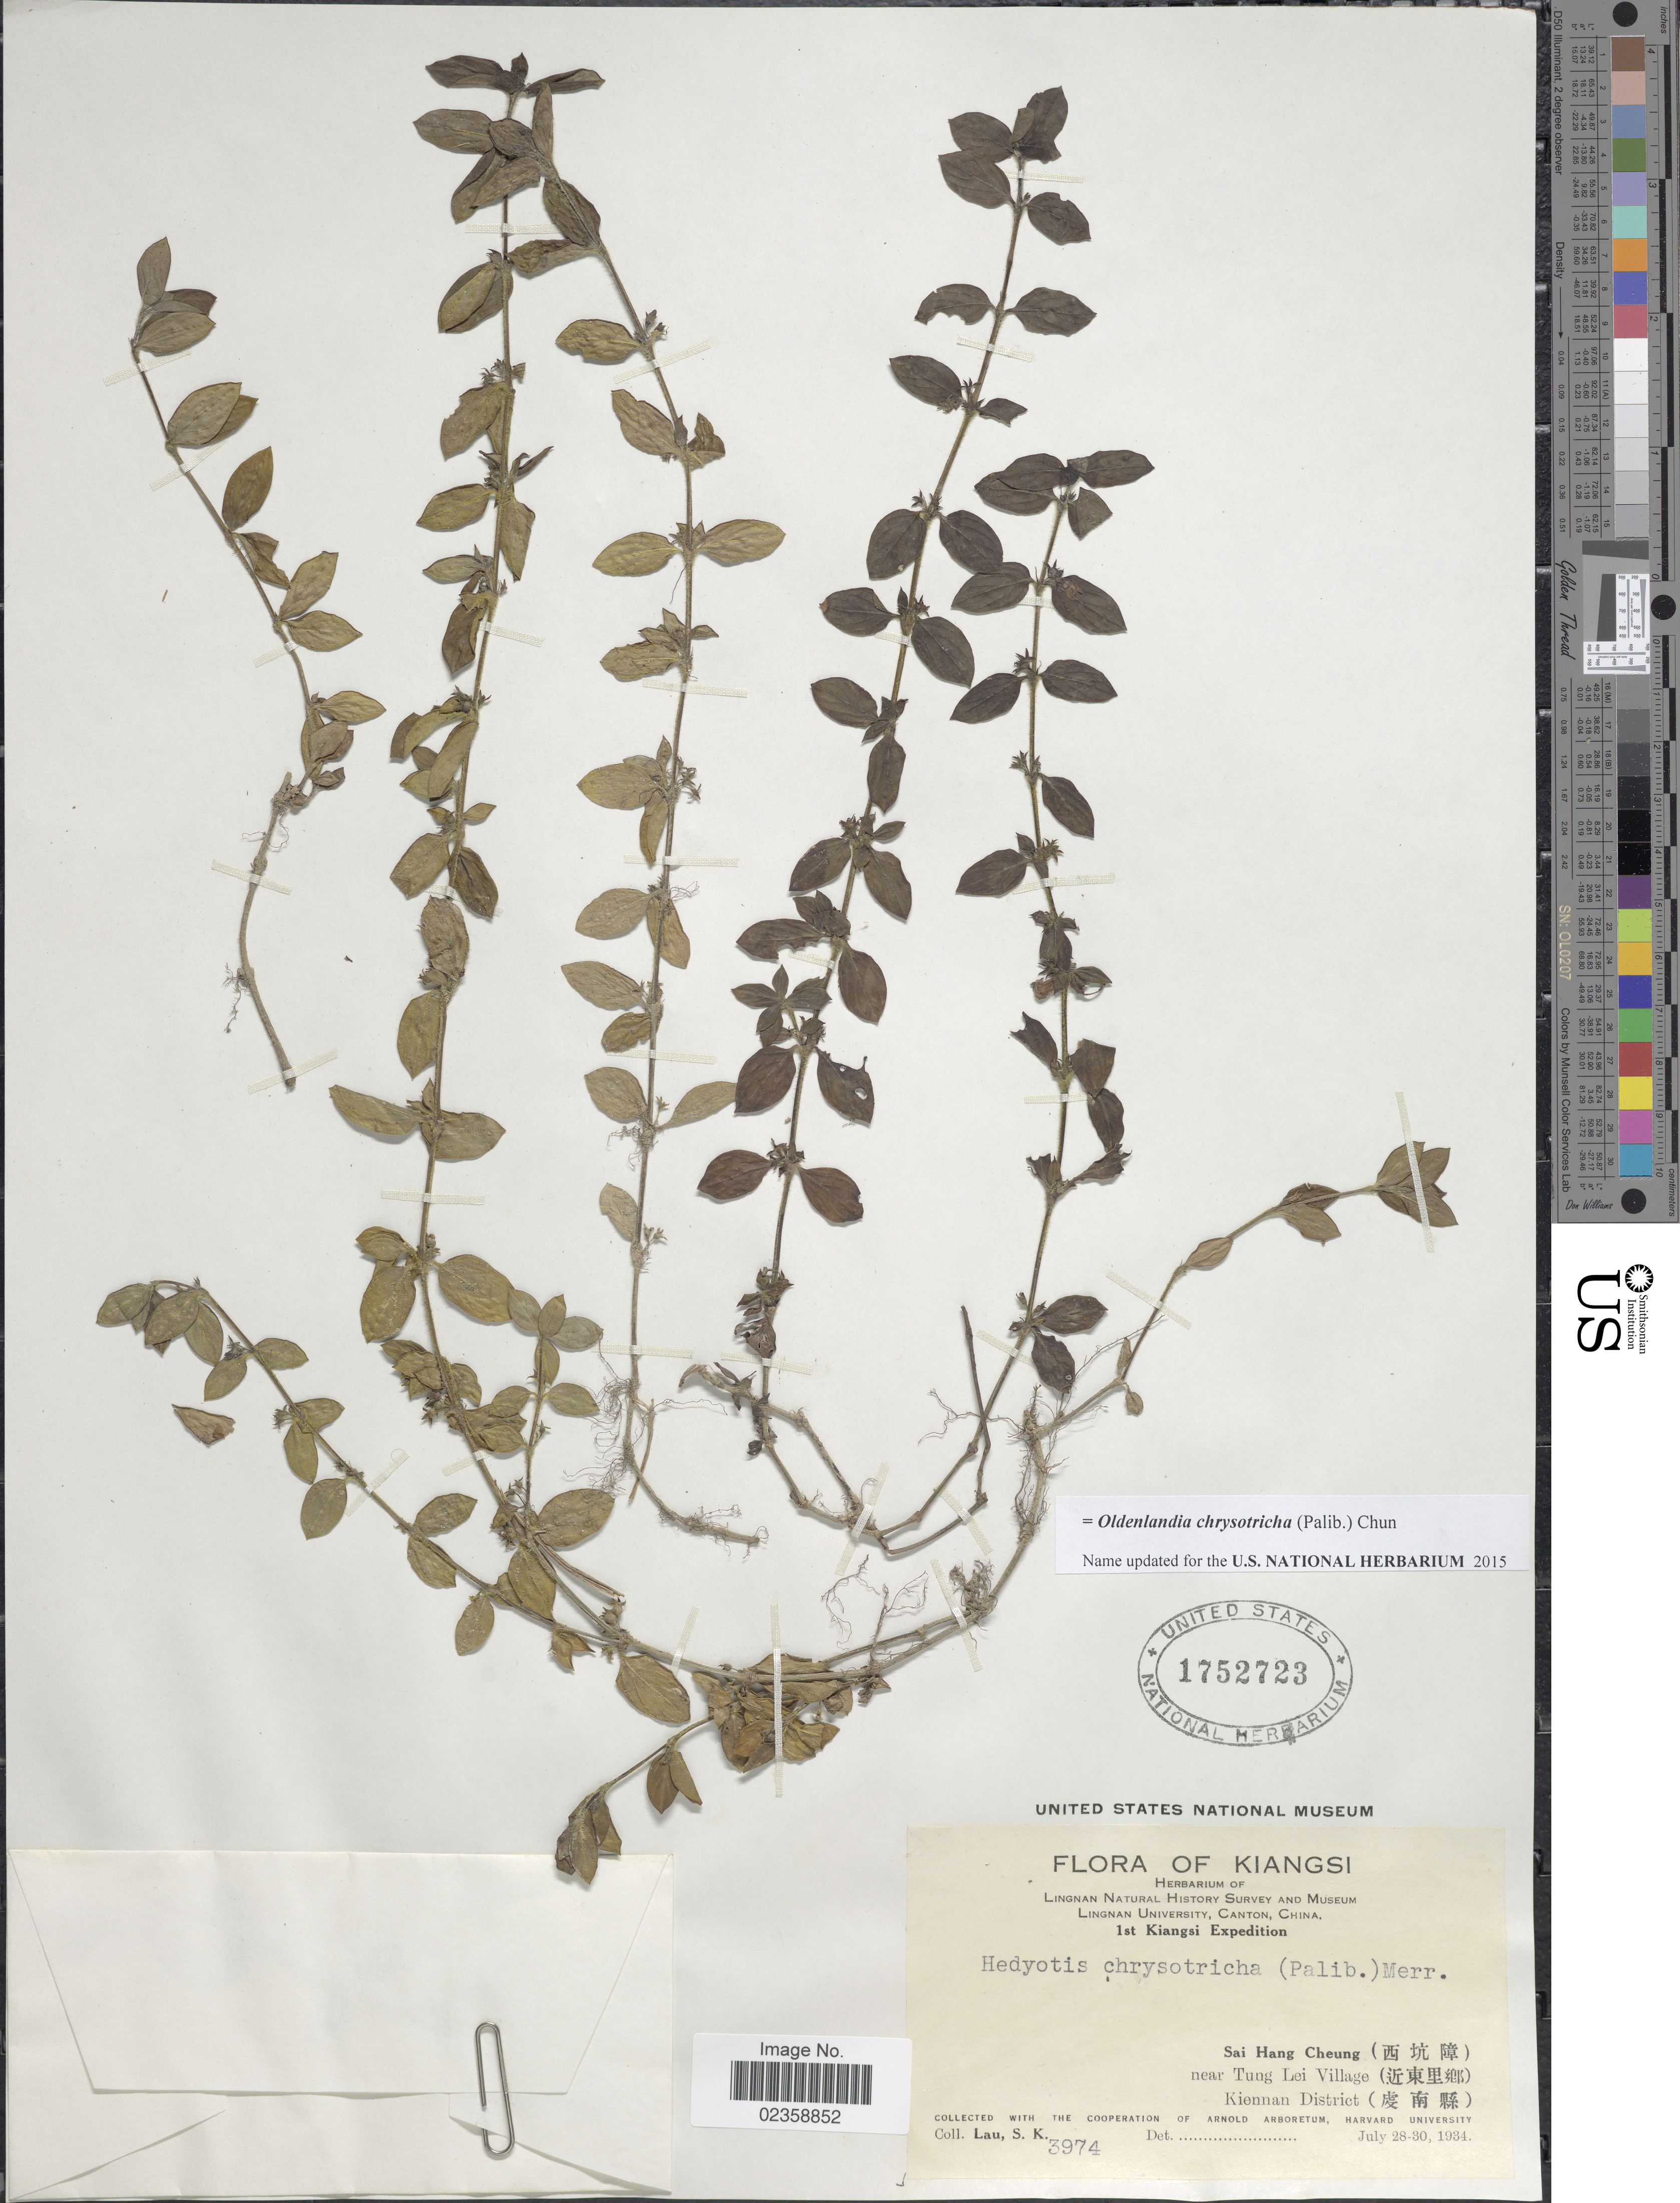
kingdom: Plantae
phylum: Tracheophyta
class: Magnoliopsida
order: Gentianales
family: Rubiaceae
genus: Oldenlandia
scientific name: Oldenlandia chrysotricha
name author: (Palib.) Chun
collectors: S. K. Lau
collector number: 3974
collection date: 1934-07-28/1934-07-30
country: China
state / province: Jiangxi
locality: Kiangsi. Sai Hang Cheung near Tung Lei Village . Kiennan District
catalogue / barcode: US 1752723